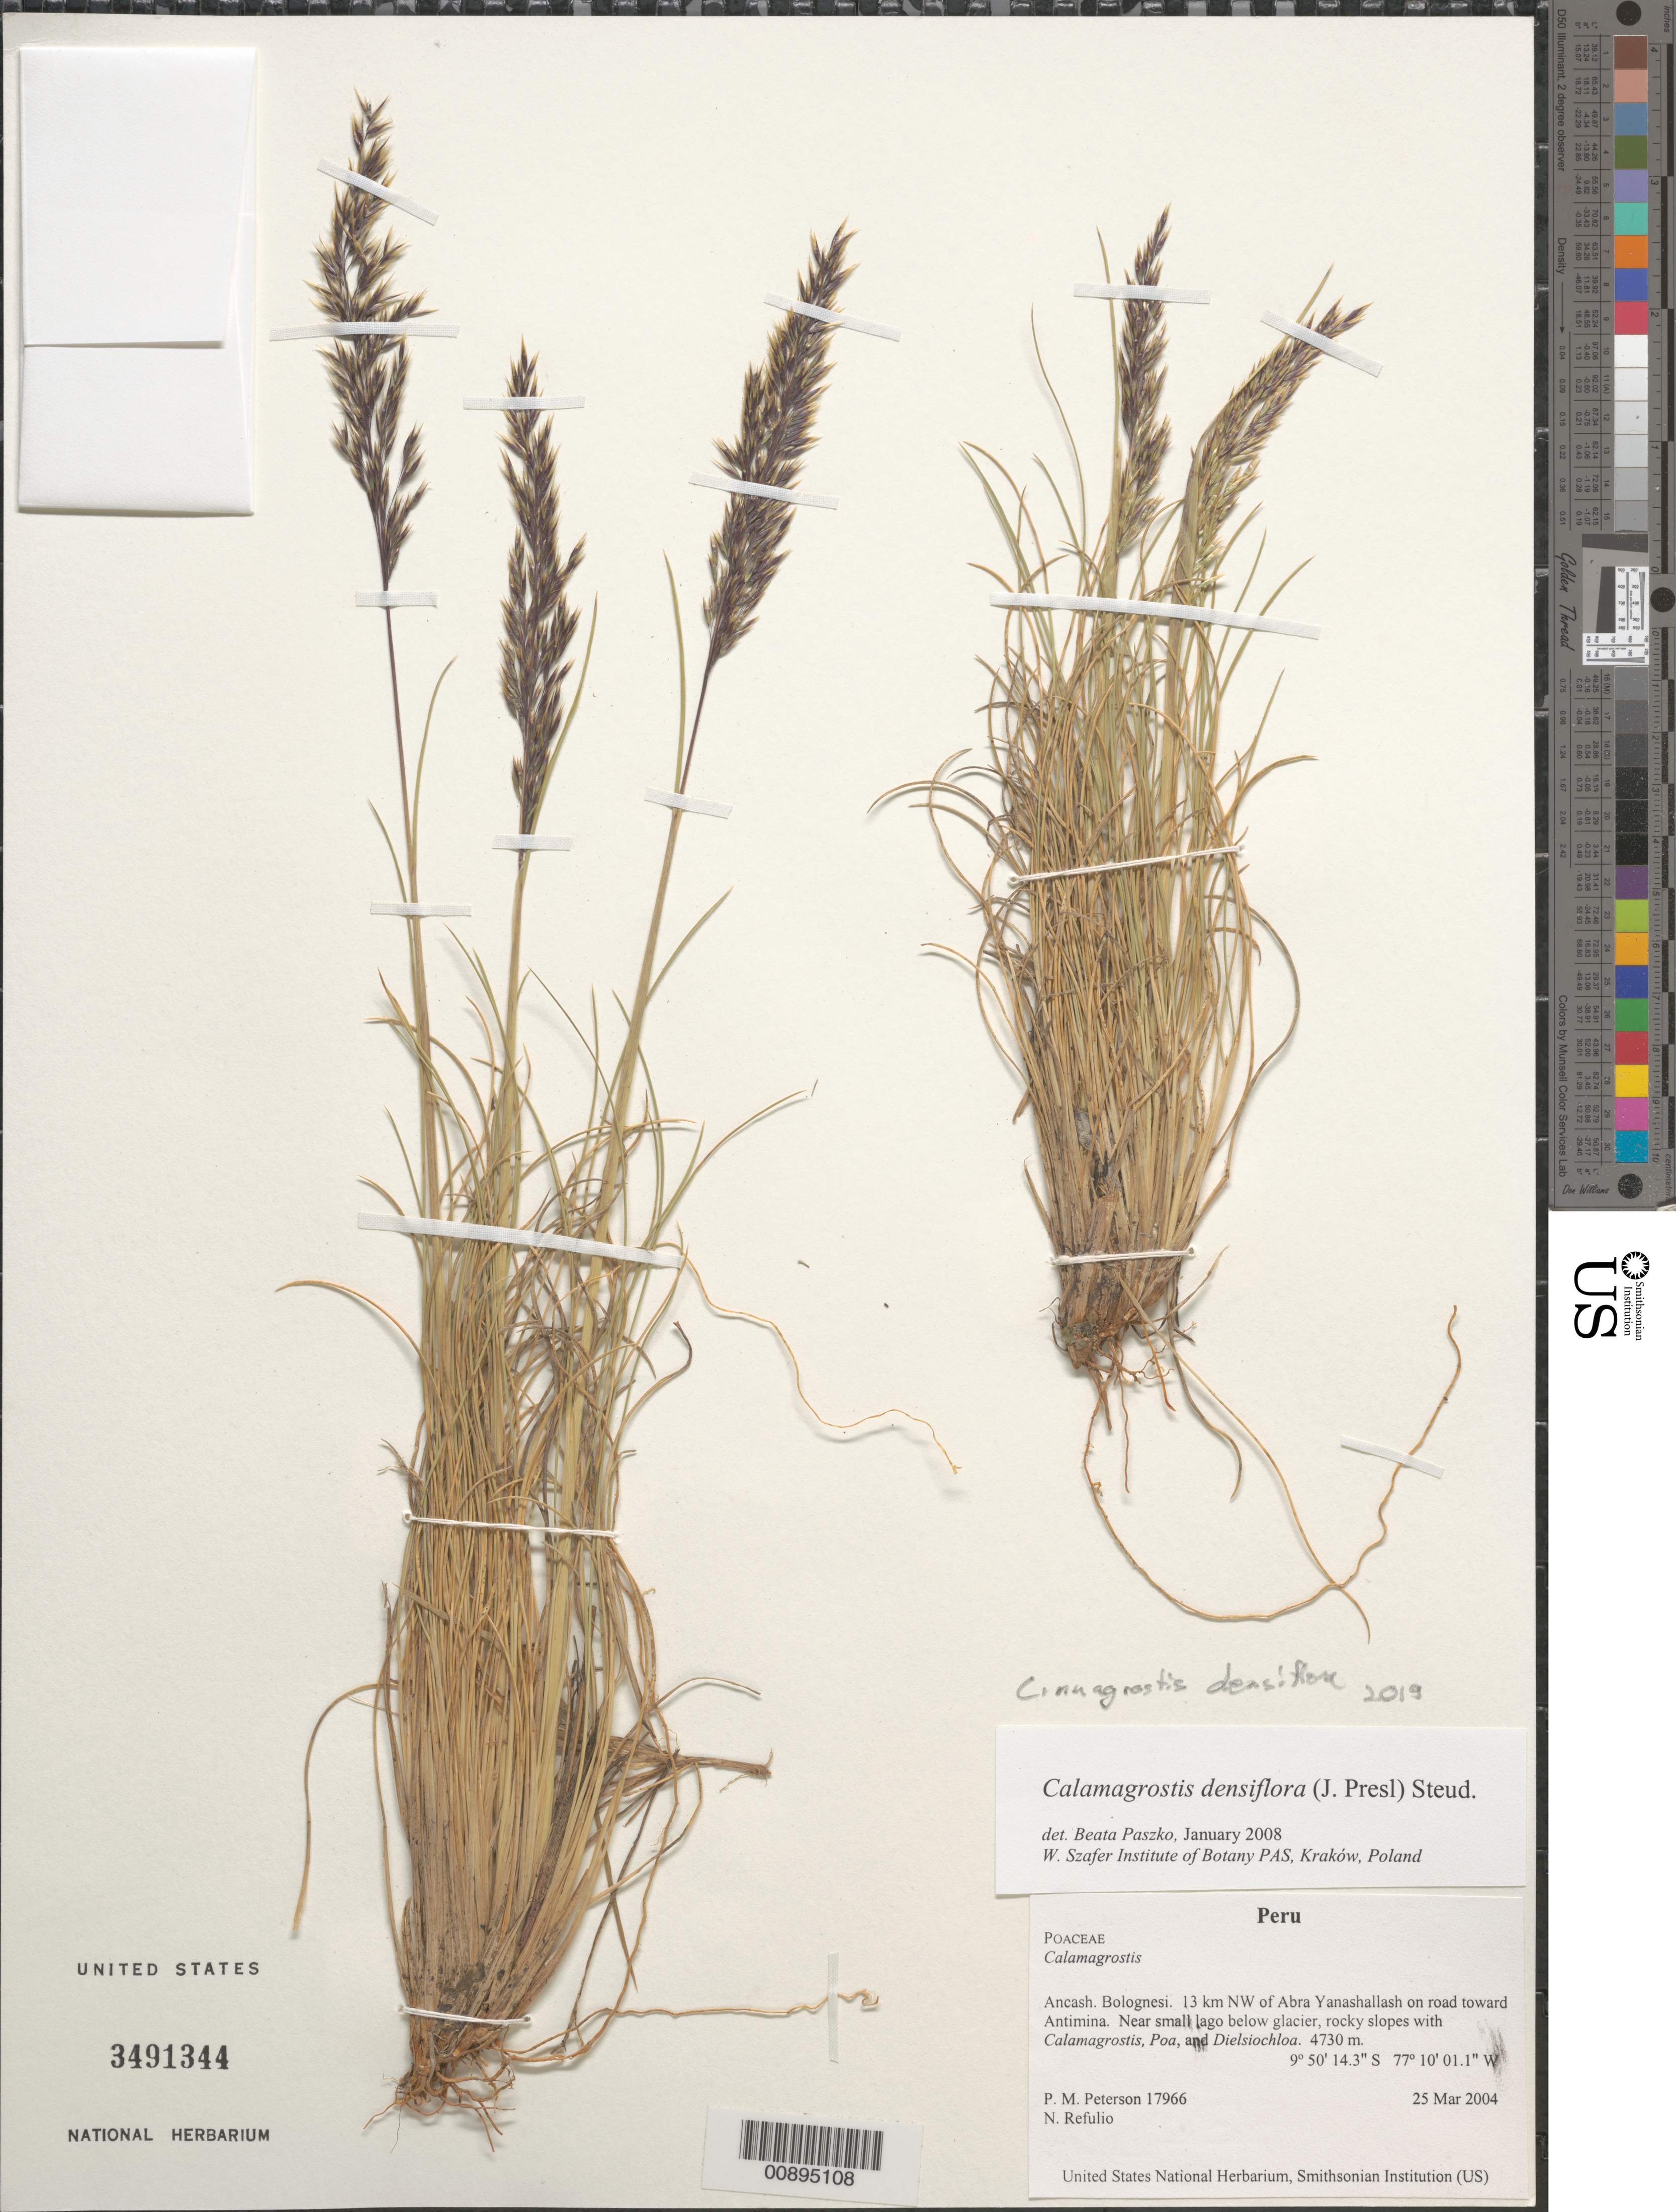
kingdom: Plantae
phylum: Tracheophyta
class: Liliopsida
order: Poales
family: Poaceae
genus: Cinnagrostis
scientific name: Cinnagrostis densiflora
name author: (J. Presl) P.M. Peterson et al.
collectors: P. M. Peterson & N. Refulio-Rodríguez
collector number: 17966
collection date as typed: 25 Mar 2004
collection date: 2004-03-25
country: Peru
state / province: Ancash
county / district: Bolognesi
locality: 13 km NW of Abra Yanashallash on road toward Antimina. Near small lago below glacier, rocky slopes with Calamagrostis, Poa, and Dielsiochloa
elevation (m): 4730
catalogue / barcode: US 3491344